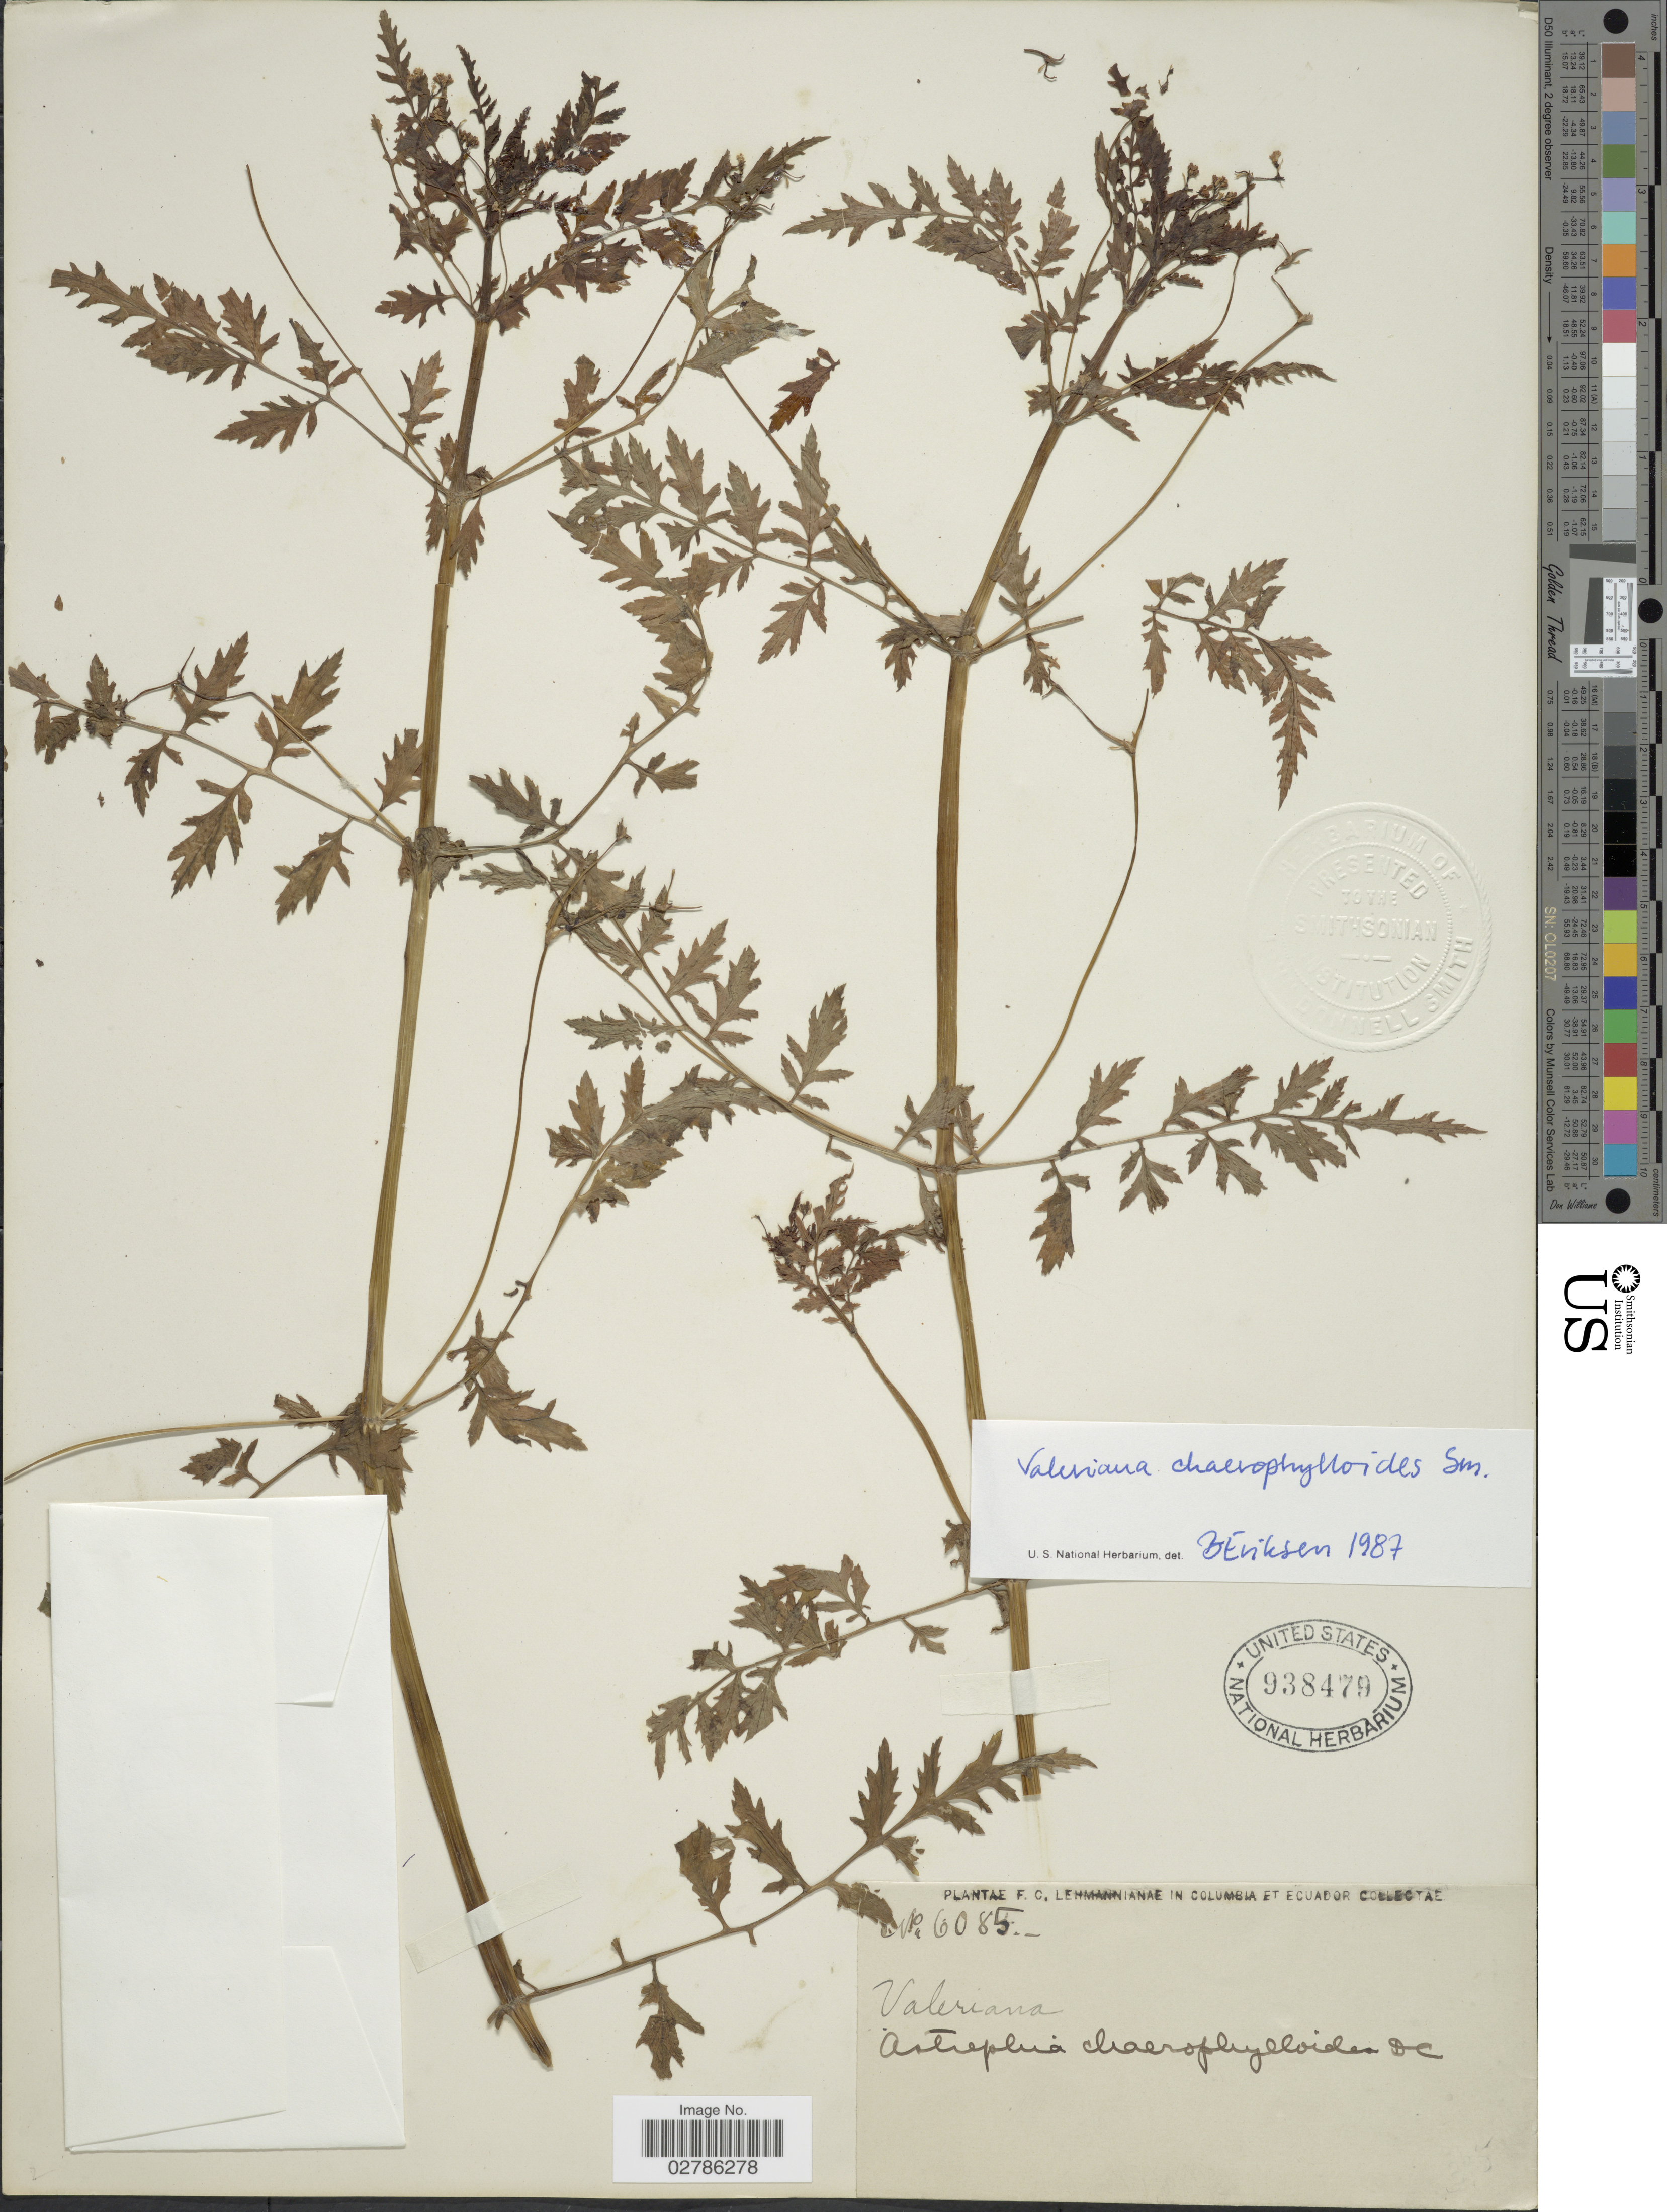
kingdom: Plantae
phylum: Tracheophyta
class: Magnoliopsida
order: Dipsacales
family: Caprifoliaceae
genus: Astrephia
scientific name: Astrephia chaerophylloides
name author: (Sm.) DC.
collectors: F. C. Lehmann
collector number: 6085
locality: Columbia et Ecuador.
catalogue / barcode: US 938479